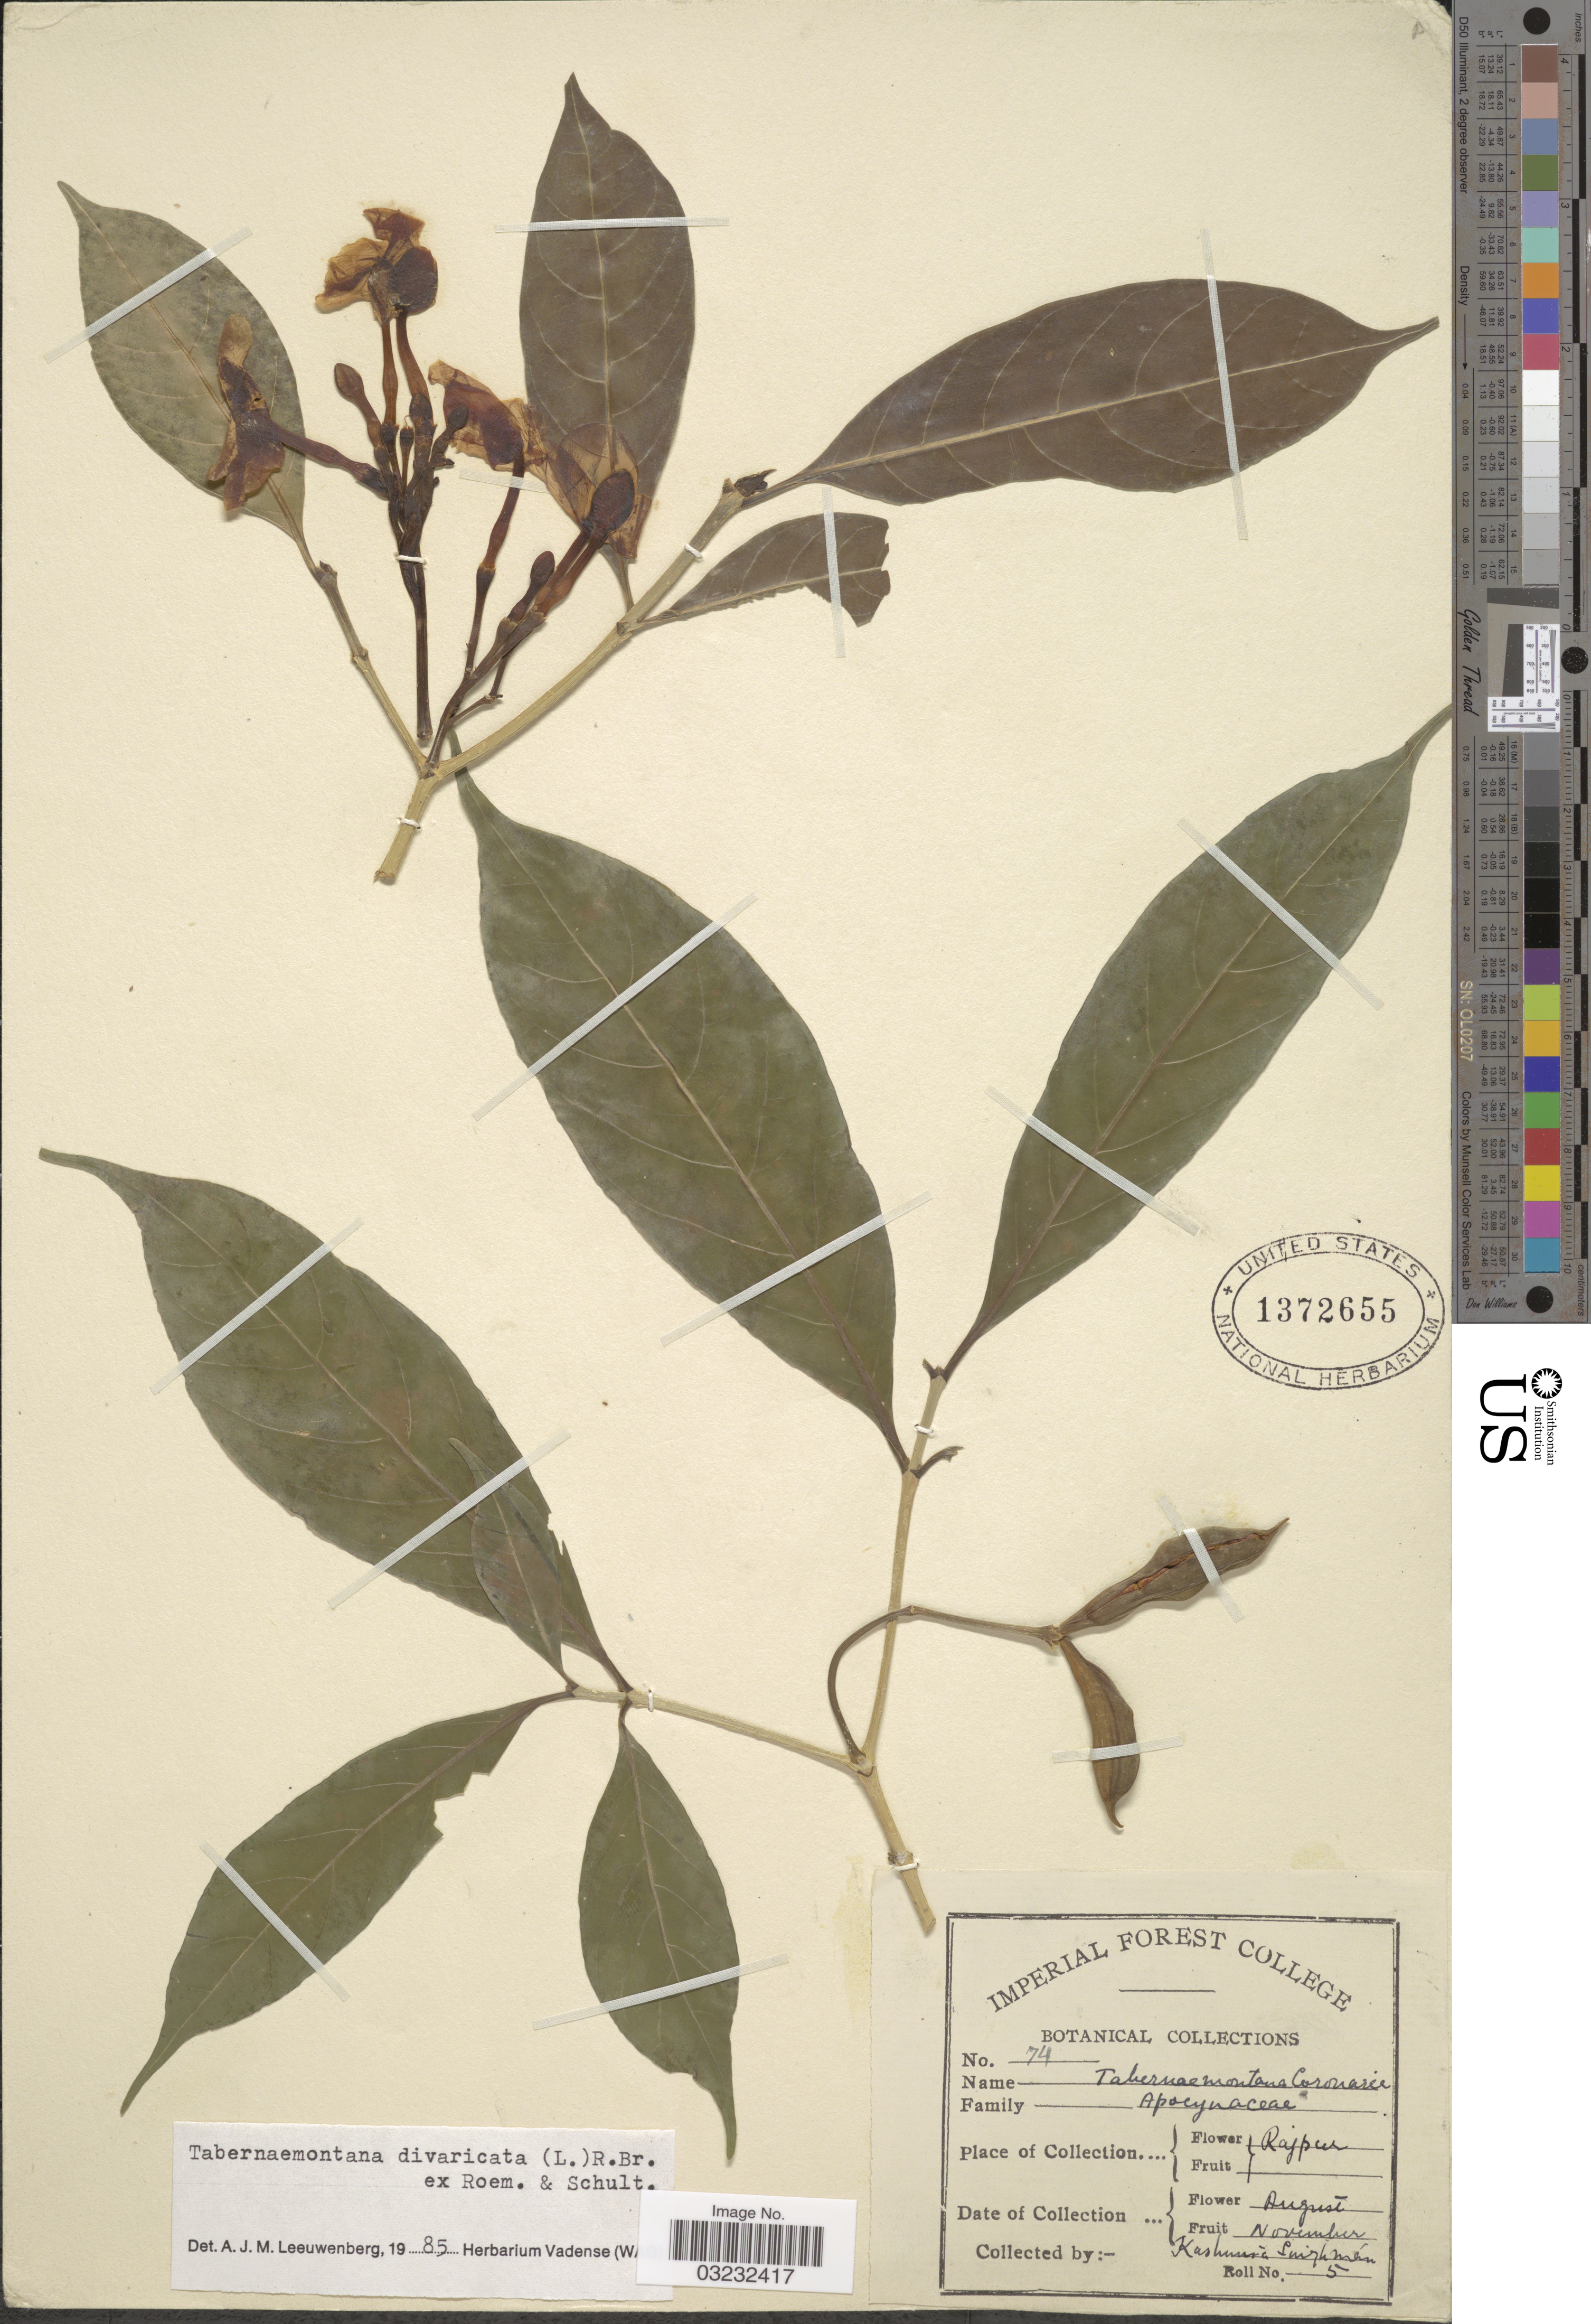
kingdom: Plantae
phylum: Tracheophyta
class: Magnoliopsida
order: Gentianales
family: Apocynaceae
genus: Tabernaemontana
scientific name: Tabernaemontana divaricata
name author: (L.) R. Br. ex Roem. & Schult.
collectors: K. Man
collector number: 74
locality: Rajpur.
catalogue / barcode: US 1372655